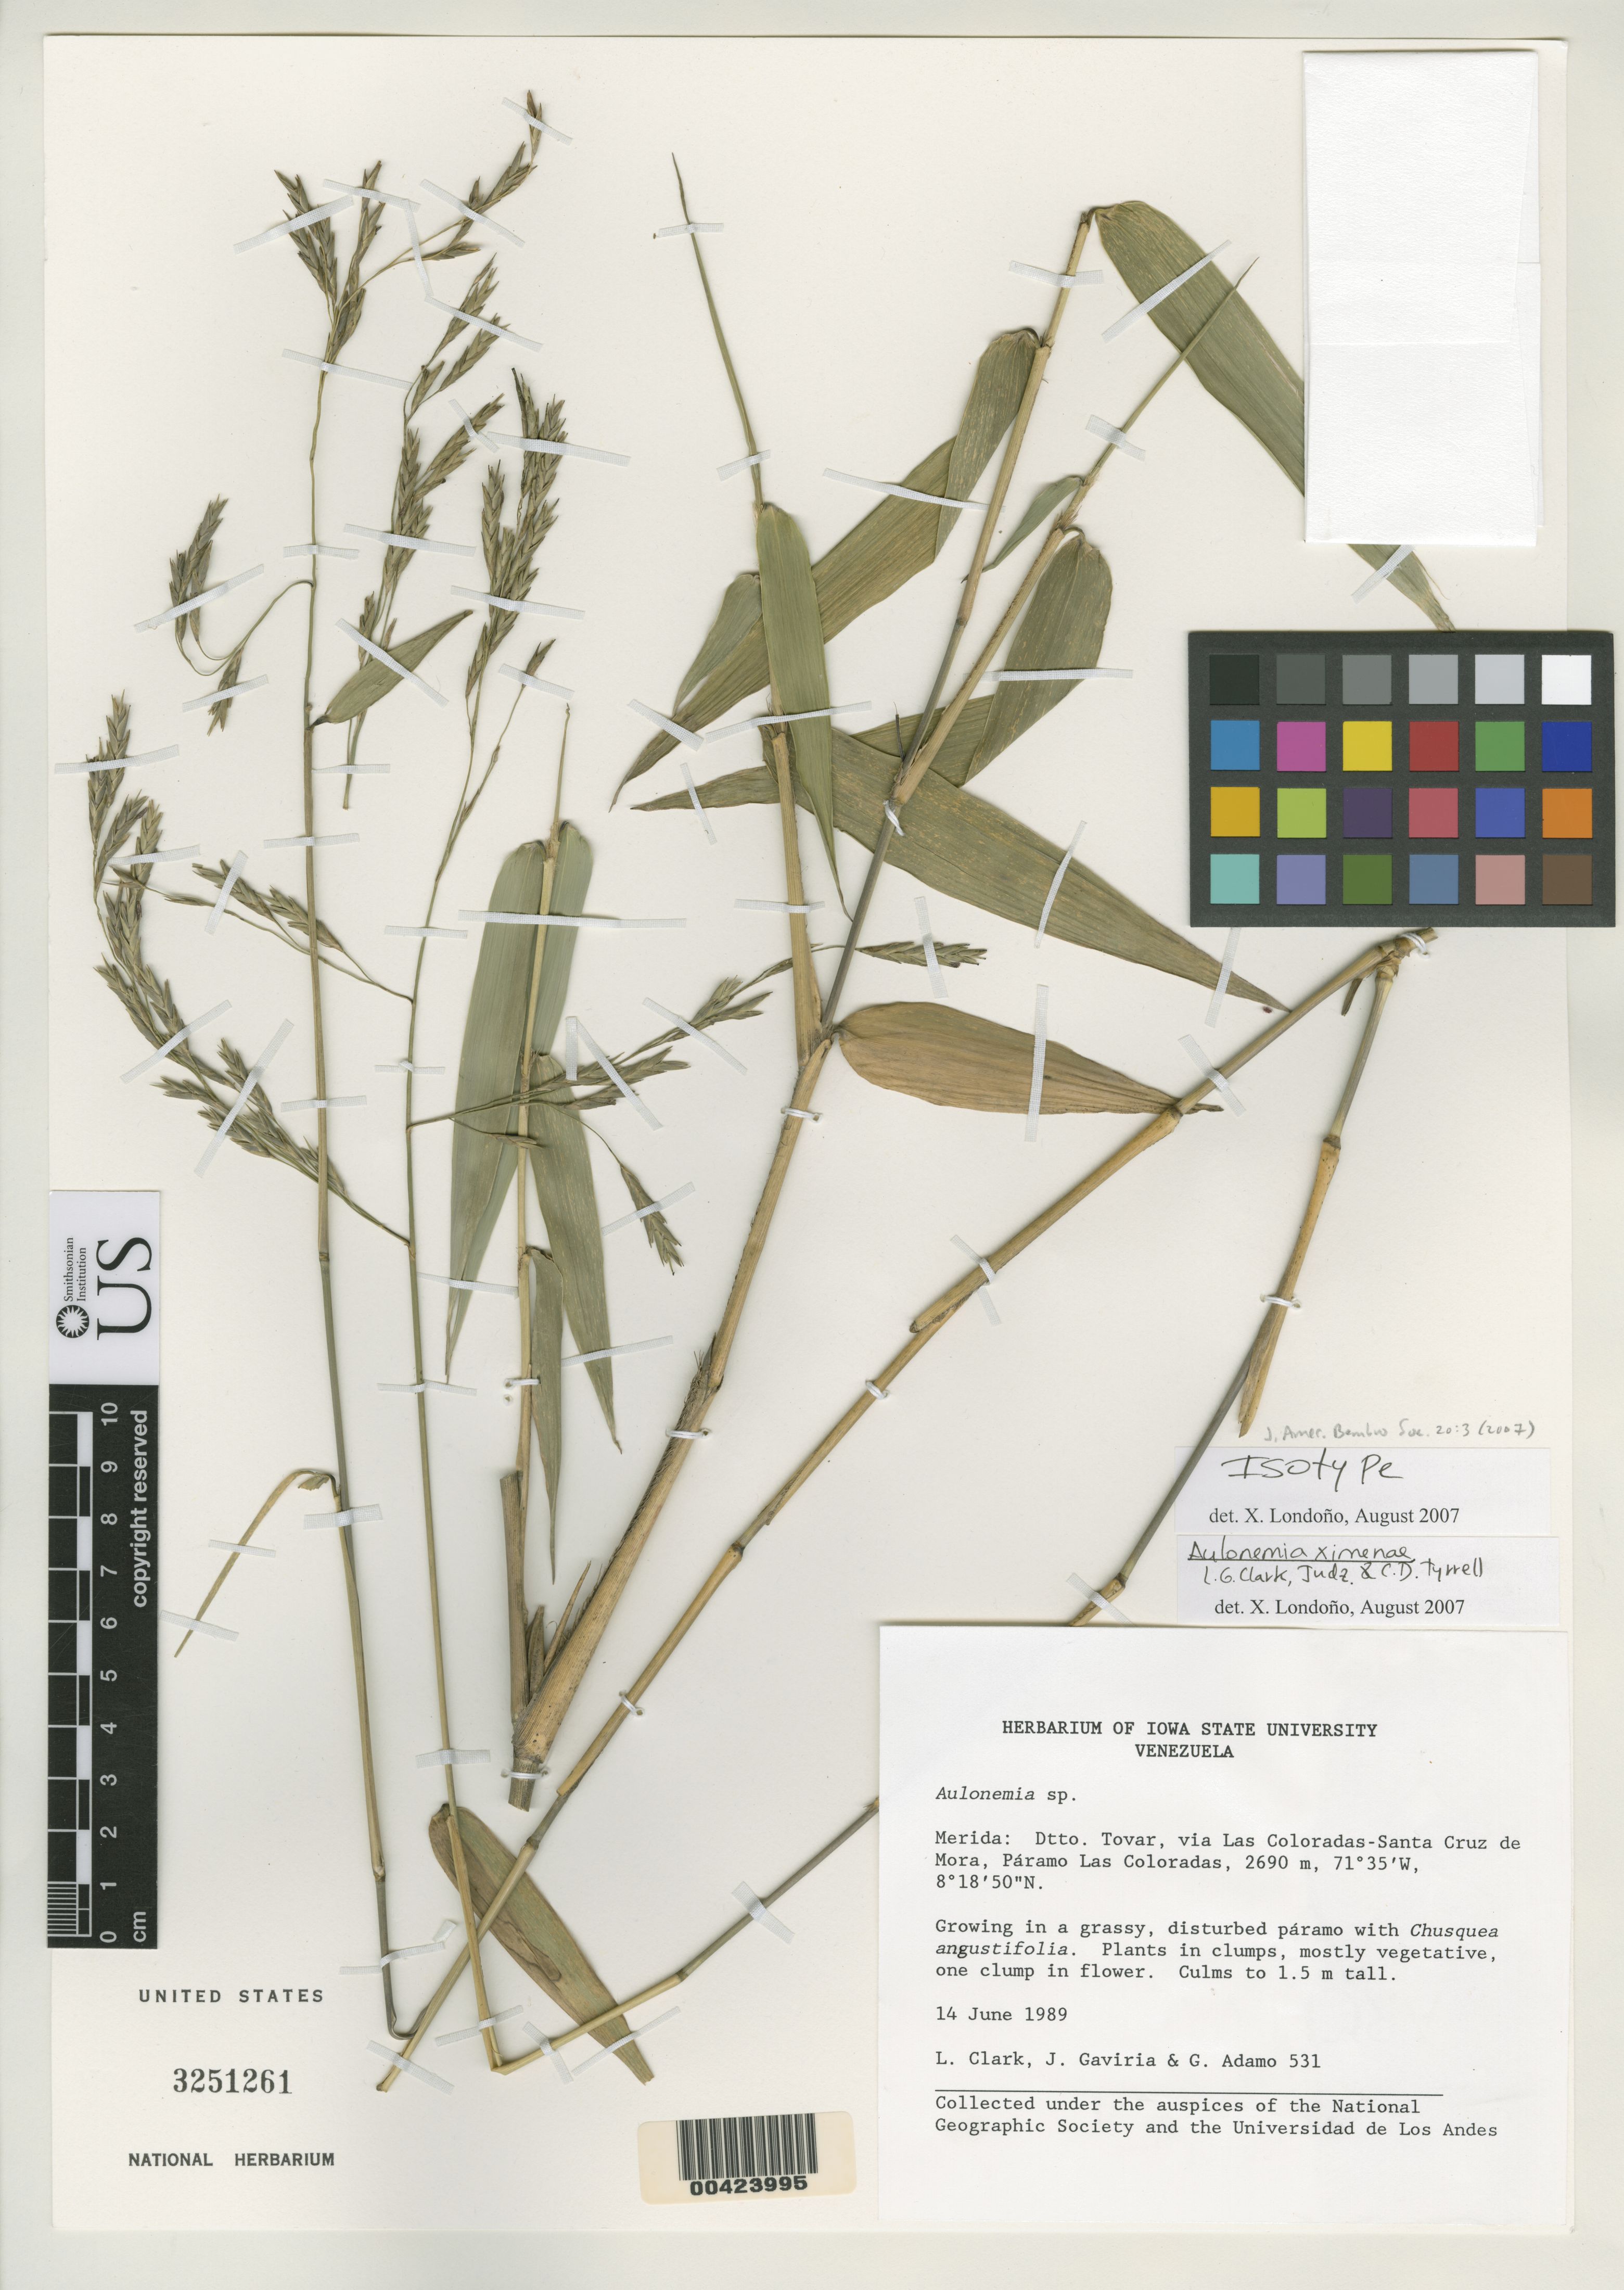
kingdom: Plantae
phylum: Tracheophyta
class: Liliopsida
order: Poales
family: Poaceae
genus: Aulonemia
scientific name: Aulonemia ximenae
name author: L.G. Clark et al.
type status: Isotype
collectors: L. Clark, J. Gaviria & G. Adamo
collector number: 531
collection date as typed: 14 Jun 1989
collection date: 1989-06-14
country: Venezuela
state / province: Mérida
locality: Merida: Dtto. Tovar, via Las coloradas-Santa Cruz de Mora, Páramo Las Coloradas.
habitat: Growing in a grassy, disturbed páramo with Chusquea angustifolia.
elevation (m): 2690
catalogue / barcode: US 3251261